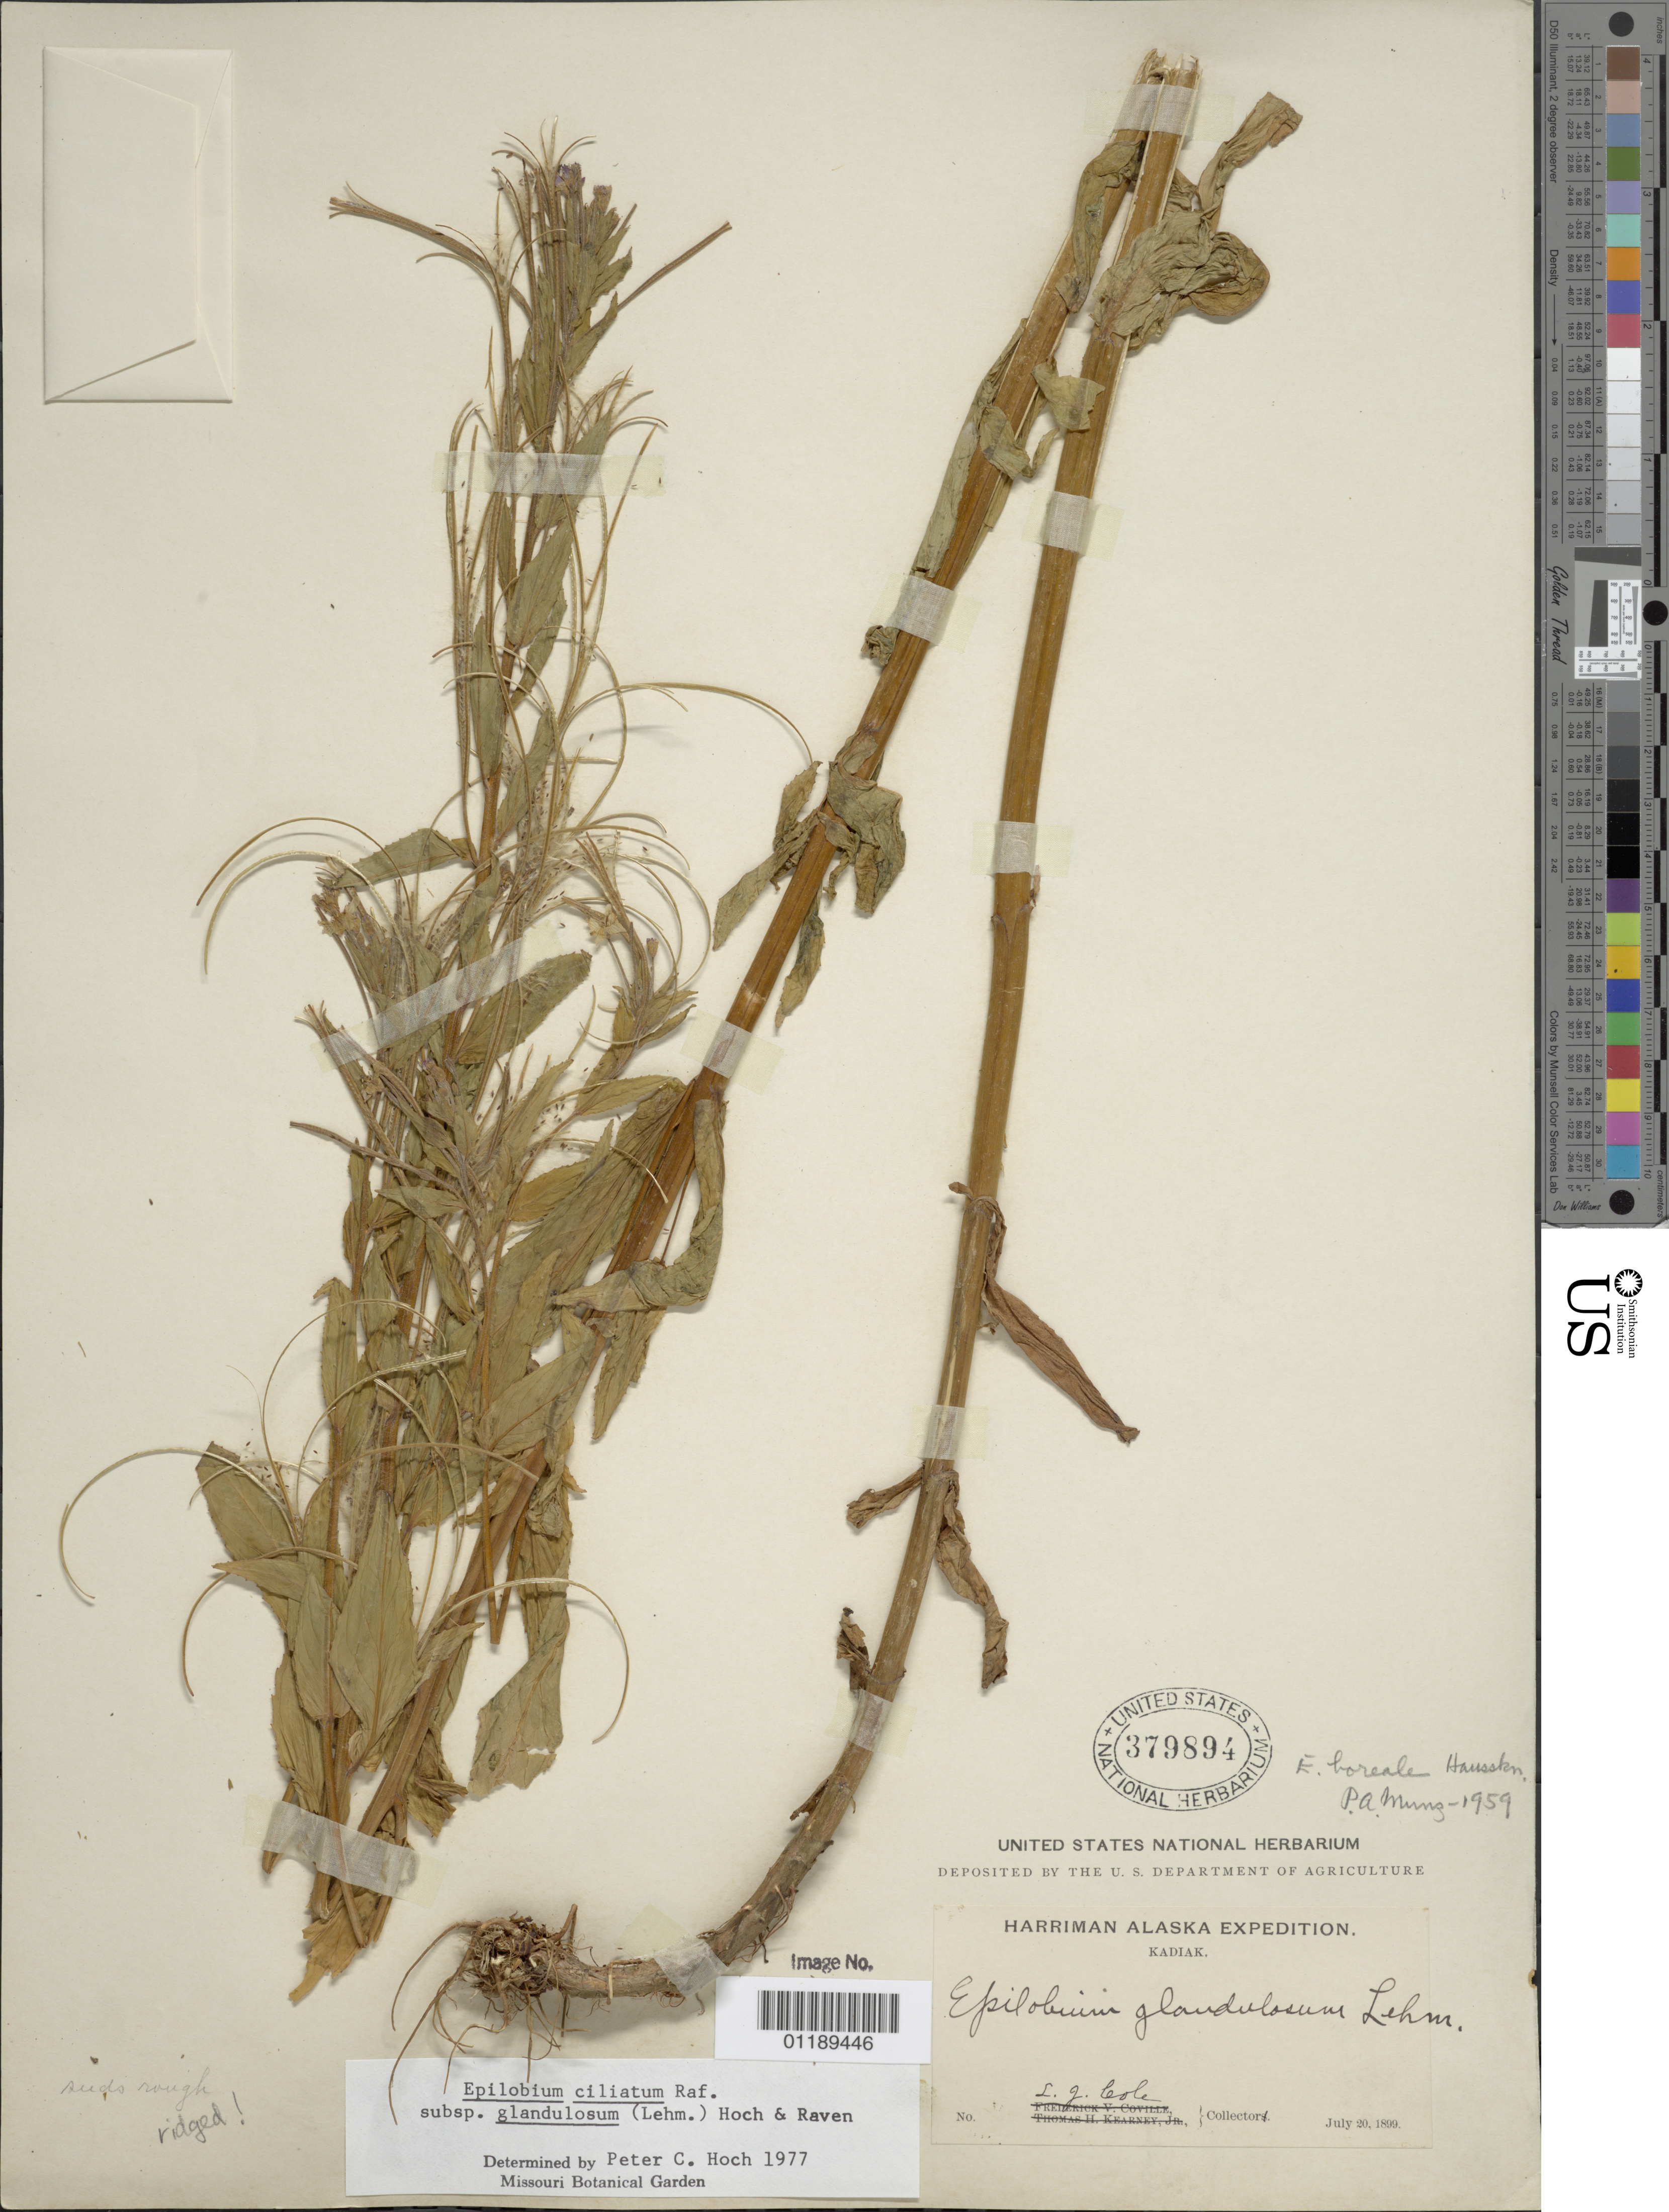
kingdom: Plantae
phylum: Tracheophyta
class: Magnoliopsida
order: Myrtales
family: Onagraceae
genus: Epilobium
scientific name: Epilobium ciliatum subsp. glandulosum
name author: (Lehm.) Hoch & P.H. Raven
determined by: Hoch, P. C.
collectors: L. Cole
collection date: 1899-07-20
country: United States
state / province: Alaska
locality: Kodiak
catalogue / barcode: US 379894